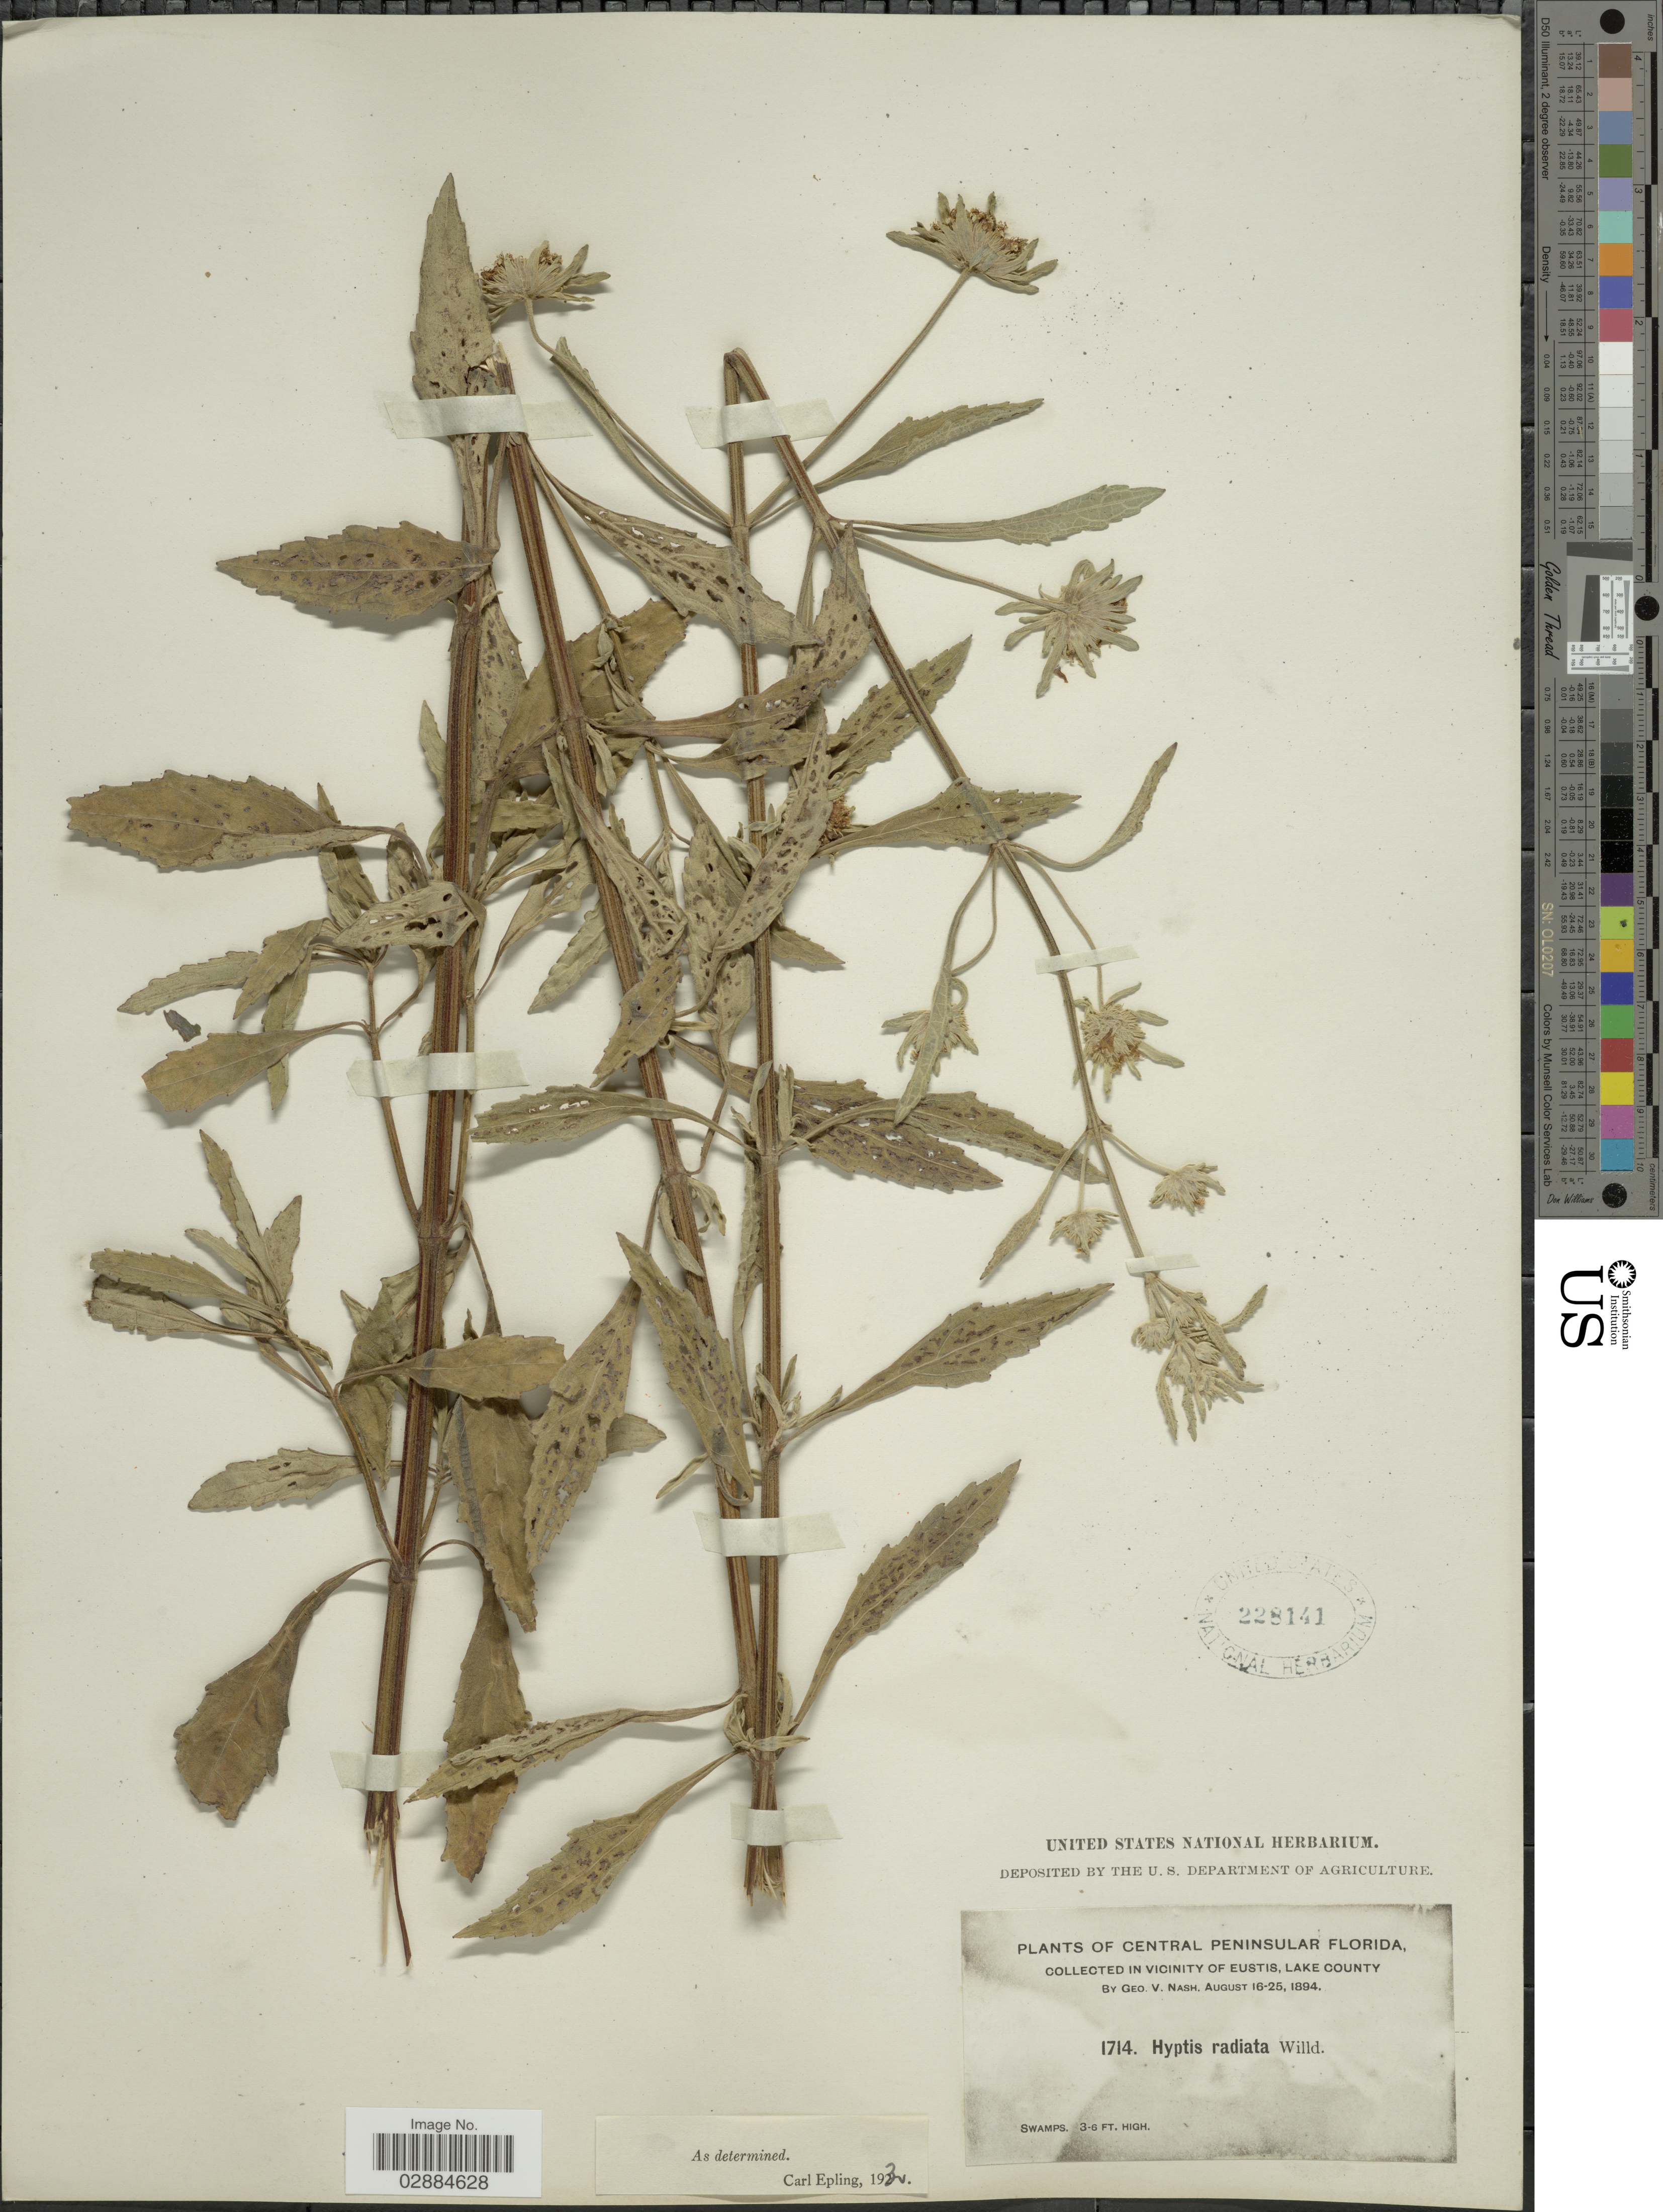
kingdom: Plantae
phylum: Tracheophyta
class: Magnoliopsida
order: Lamiales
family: Lamiaceae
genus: Hyptis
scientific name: Hyptis radiata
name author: Kunth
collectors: G. V. Nash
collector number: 1714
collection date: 1894-08-16/1894-08-25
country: United States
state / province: Florida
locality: Central Peninsular Florida, Vicinity of Eustis, Lake County, Swamps.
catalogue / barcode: US 228141